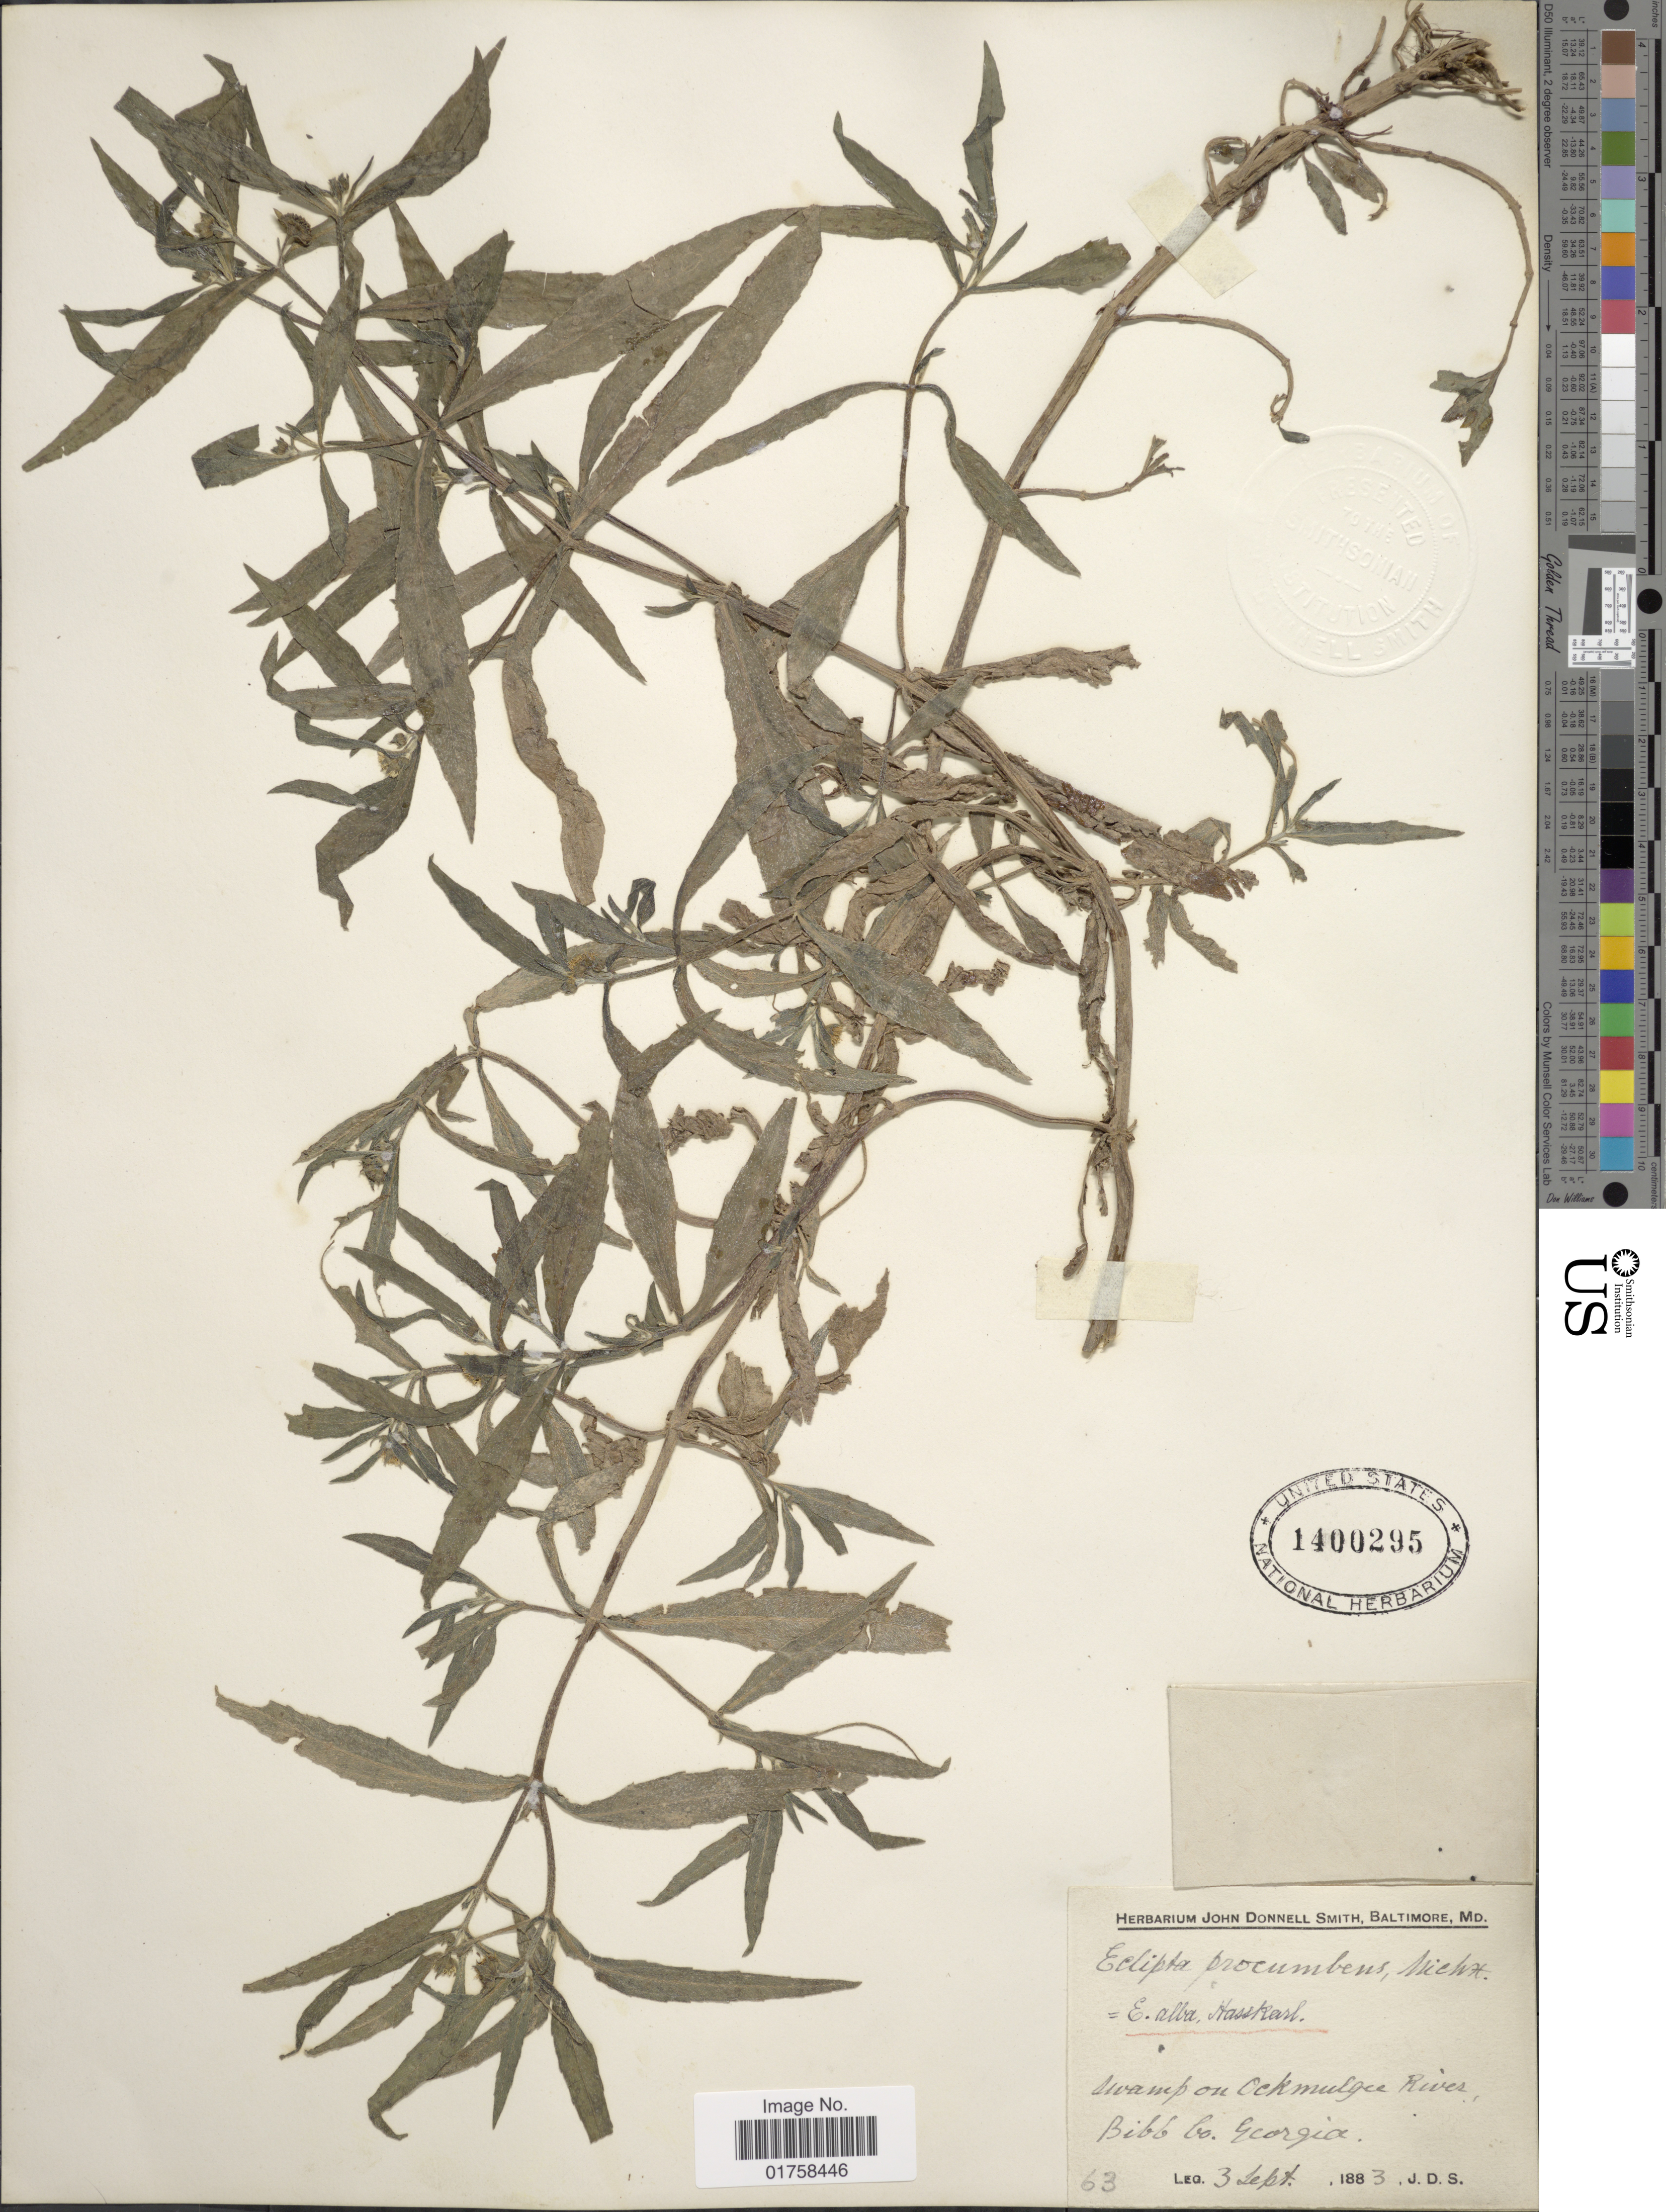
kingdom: Plantae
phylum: Tracheophyta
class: Magnoliopsida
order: Asterales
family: Asteraceae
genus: Eclipta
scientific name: Eclipta alba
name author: (L.) Hassk.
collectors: J. Donnell Smith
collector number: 63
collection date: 1883-09-03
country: United States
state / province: Georgia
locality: Swamp on Ockmulgee River. Bibb Co. Georgia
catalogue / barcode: US 1400295